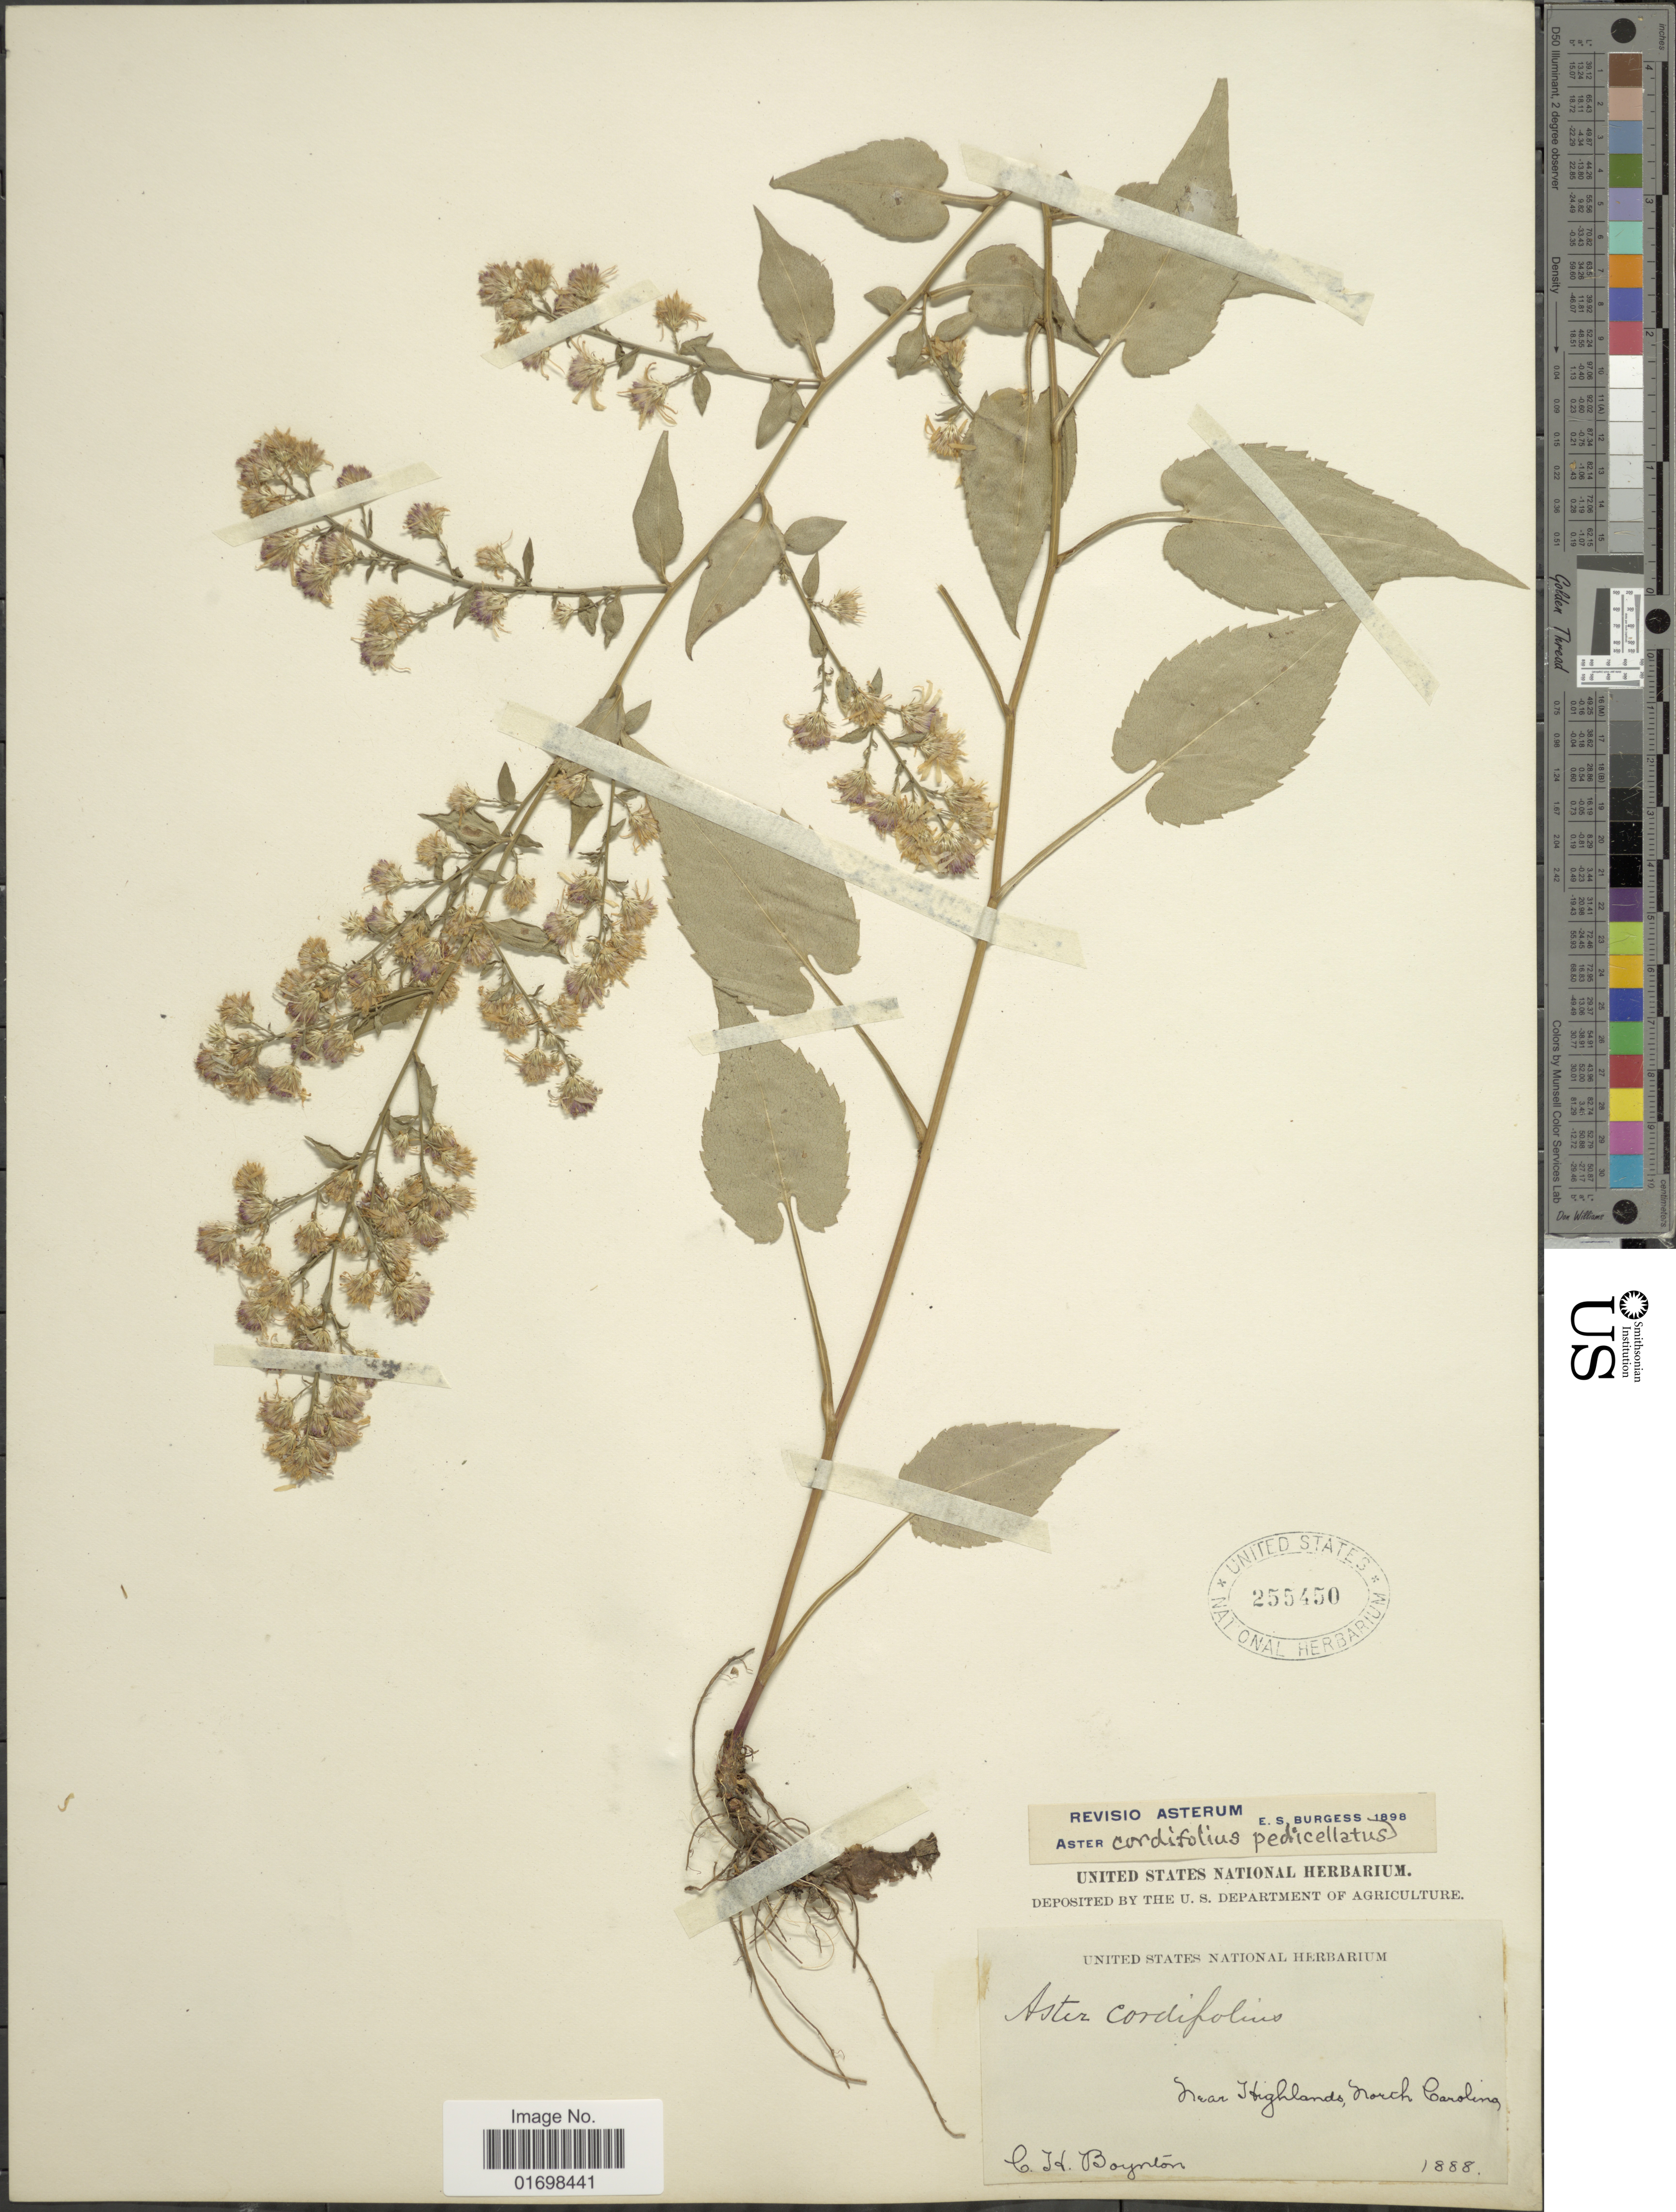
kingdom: Plantae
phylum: Tracheophyta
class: Magnoliopsida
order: Asterales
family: Asteraceae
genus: Symphyotrichum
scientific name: Symphyotrichum cordifolium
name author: (L.) G.L. Nesom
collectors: C. L. Boynton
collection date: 1888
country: United States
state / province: North Carolina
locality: Near Highlands, North Carolina.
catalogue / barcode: US 255450